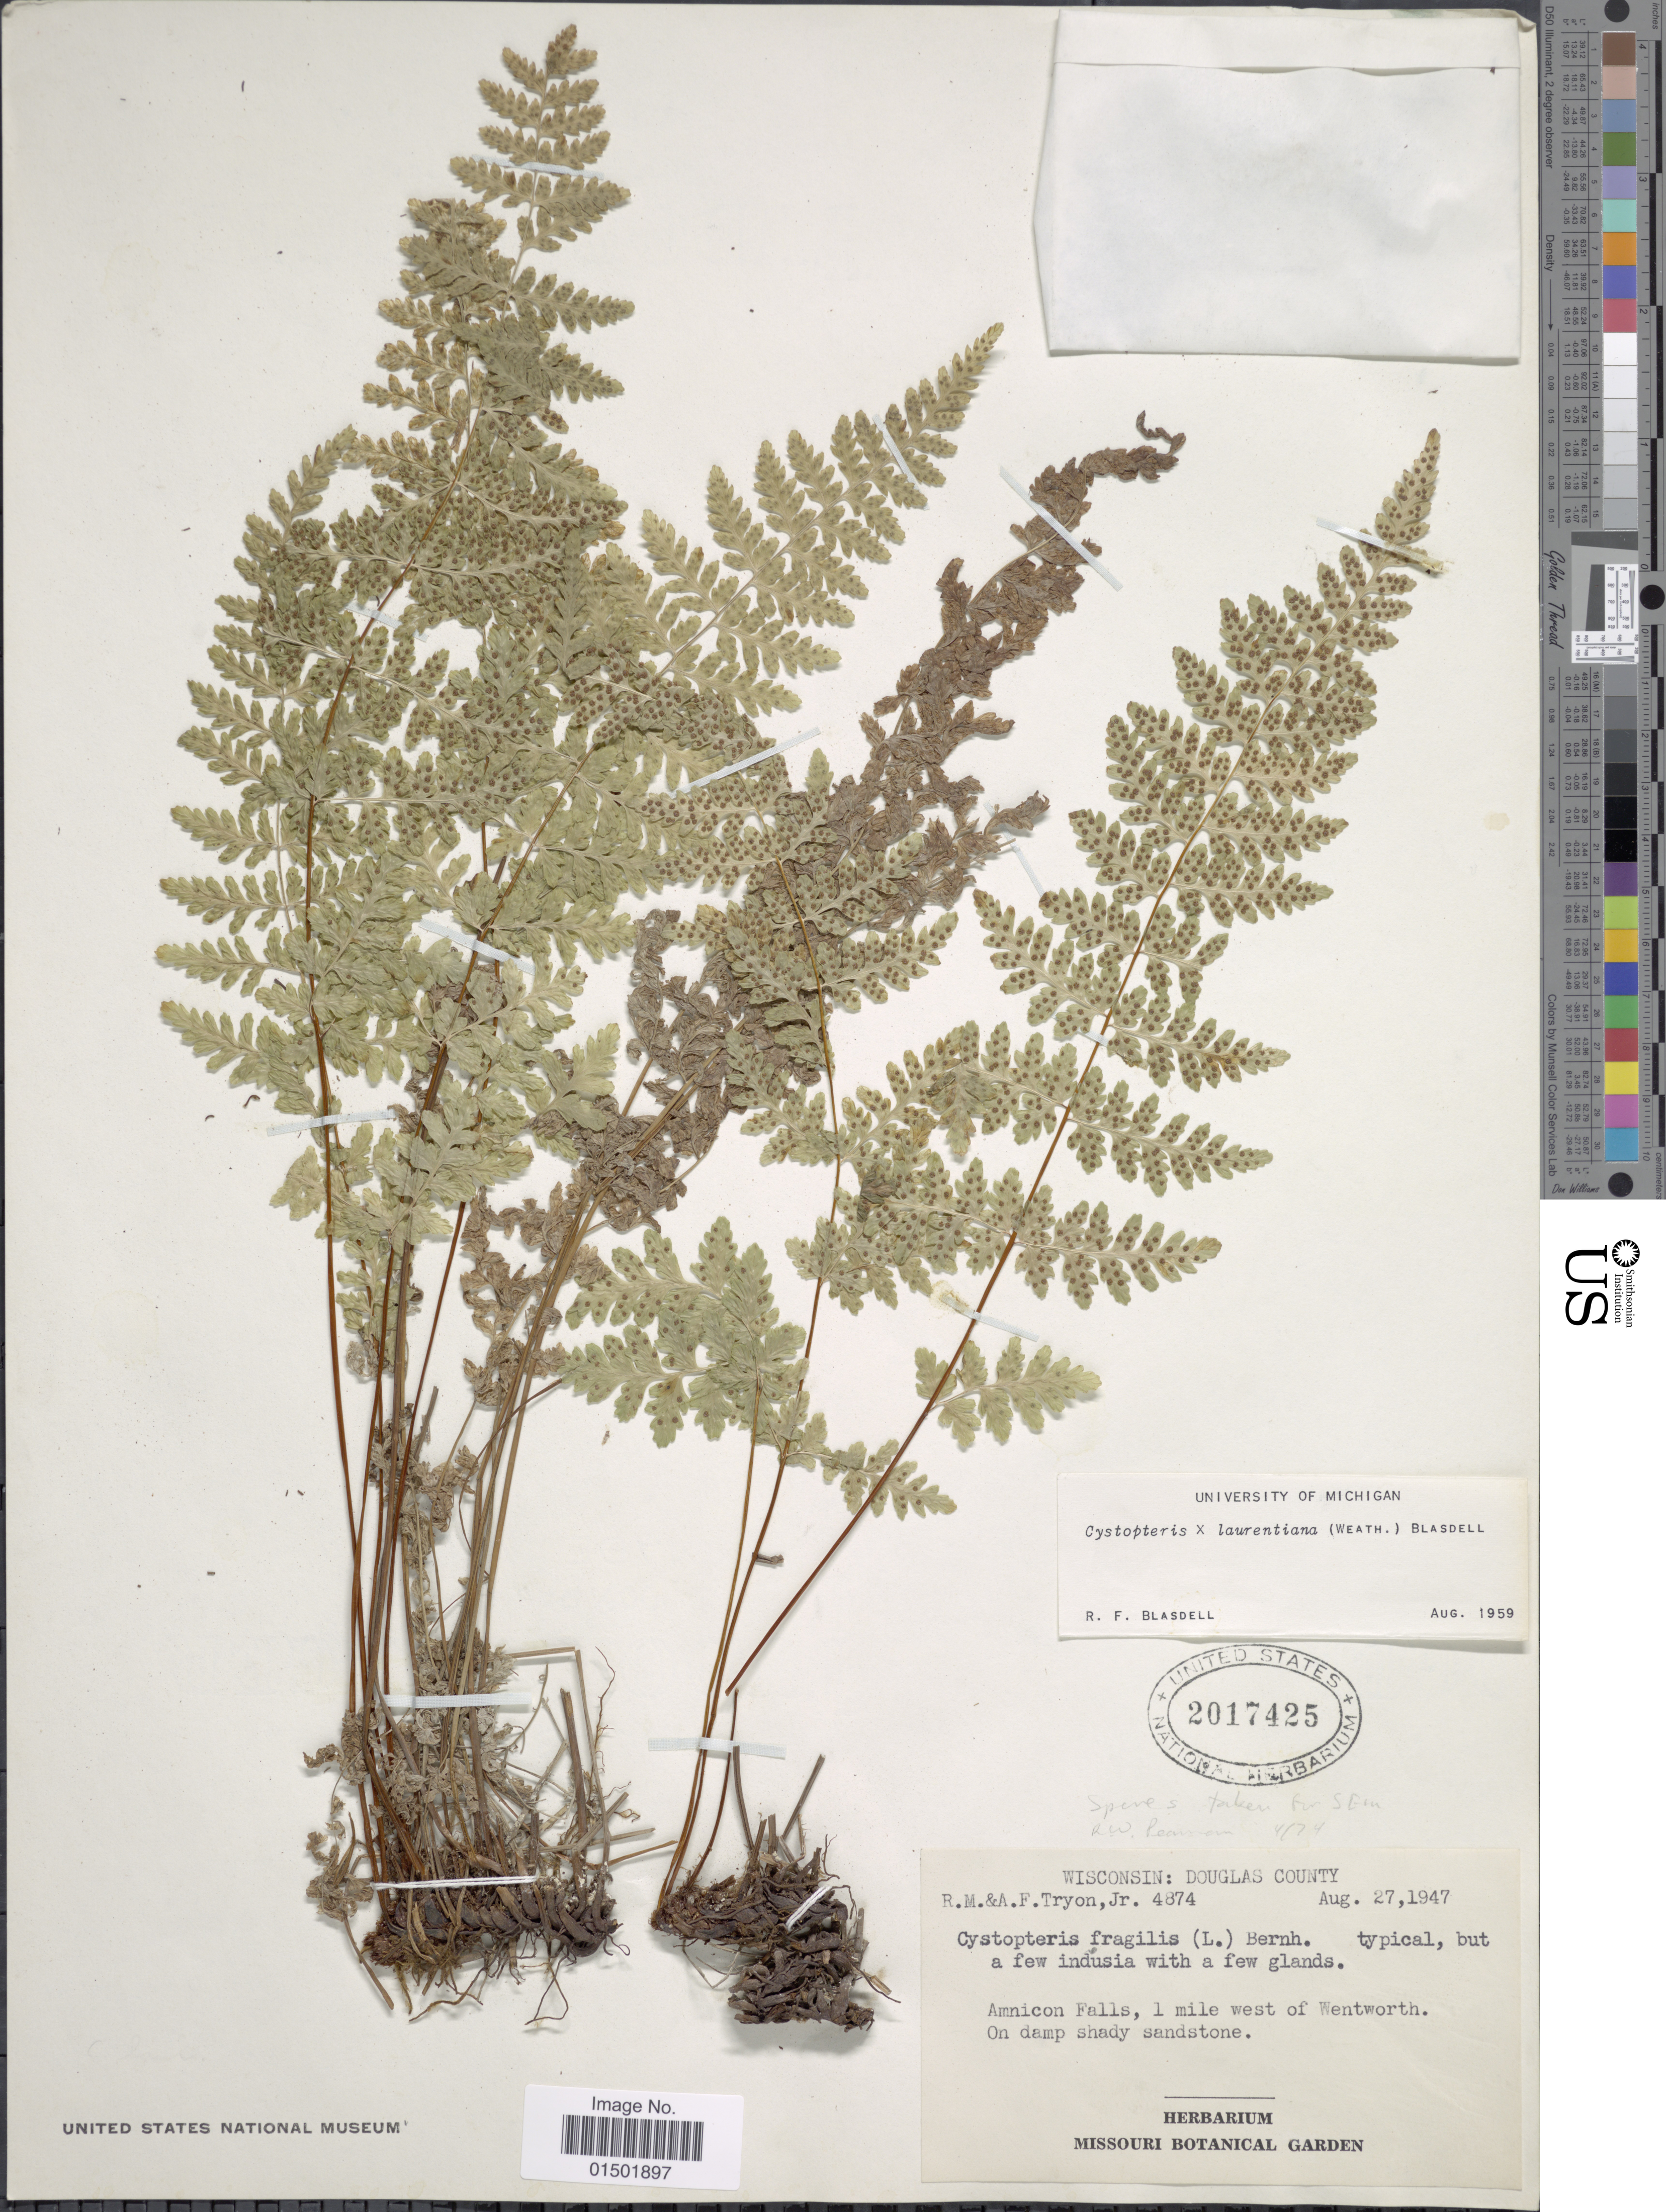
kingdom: Plantae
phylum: Tracheophyta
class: Polypodiopsida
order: Polypodiales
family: Cystopteridaceae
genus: Cystopteris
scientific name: Cystopteris laurentiana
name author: (Weath.) Blasdell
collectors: R. M. Tryon & A. F. Tryon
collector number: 4874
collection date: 1947-08-27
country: United States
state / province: Wisconsin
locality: Douglas County. Amicon Falls, 1 mile west of Wentworth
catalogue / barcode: US 2017425